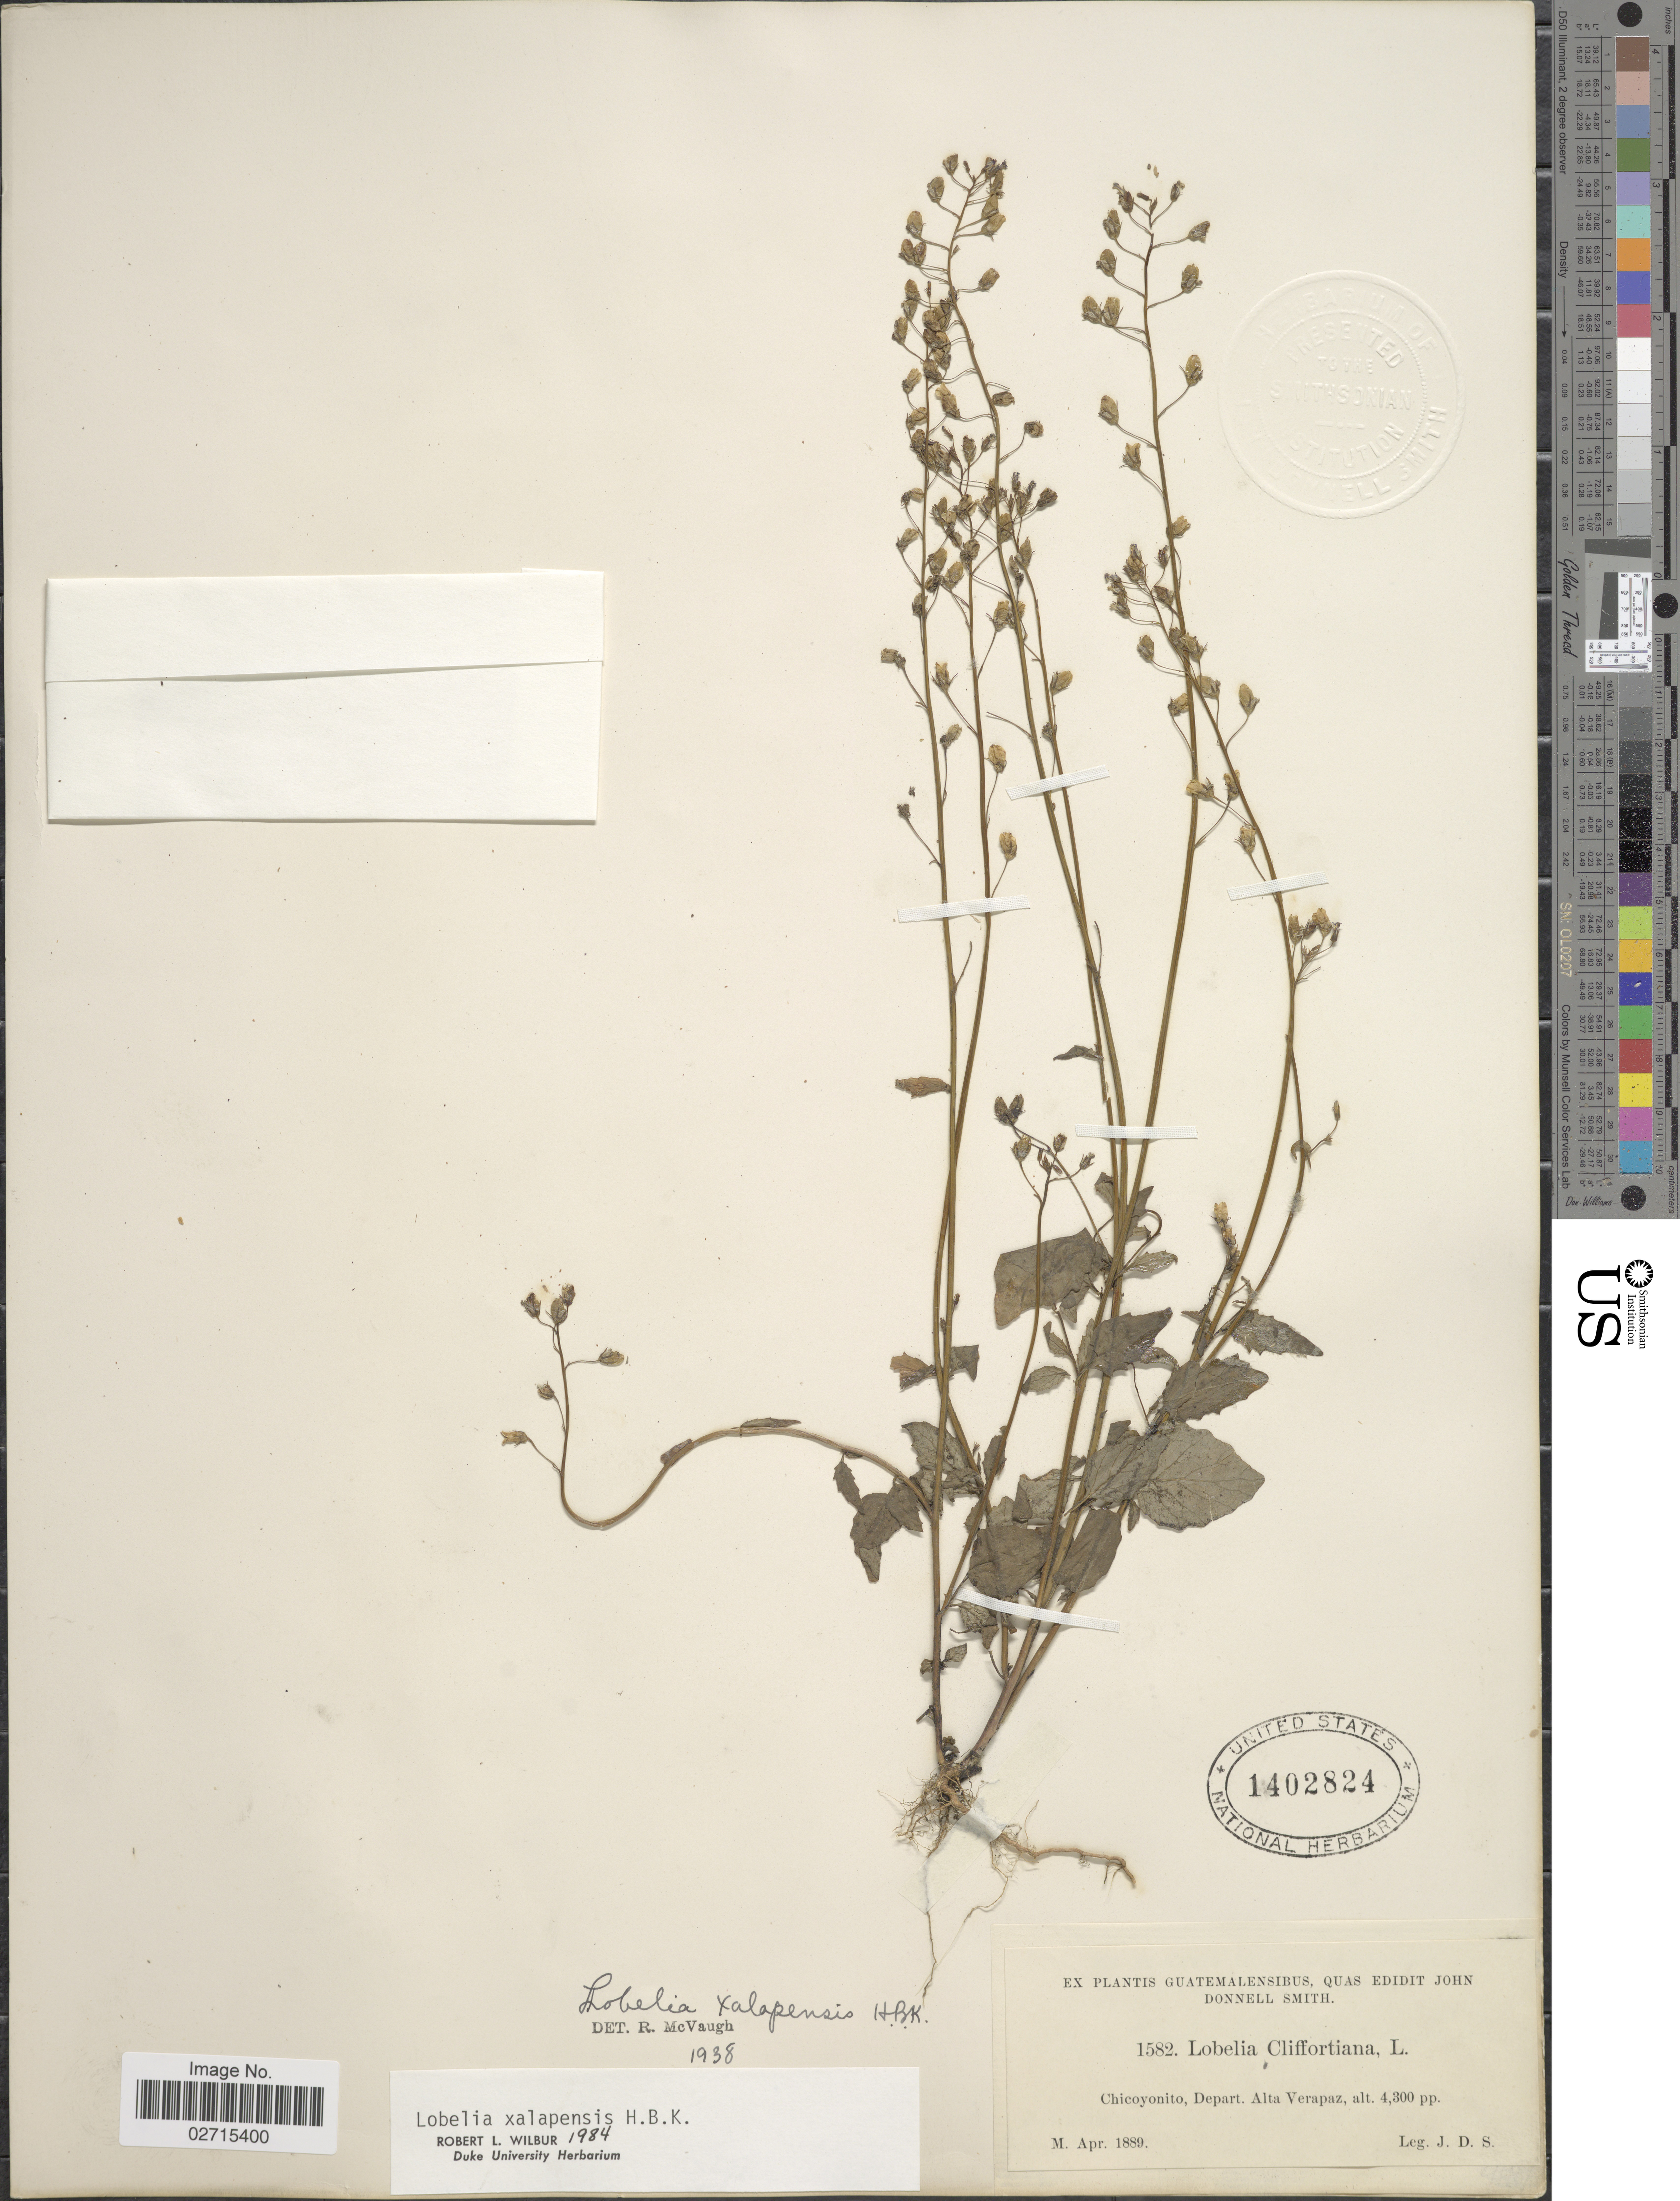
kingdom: Plantae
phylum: Tracheophyta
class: Magnoliopsida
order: Asterales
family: Campanulaceae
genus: Lobelia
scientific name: Lobelia xalapensis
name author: Kunth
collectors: J. Donnell Smith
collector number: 1582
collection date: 1889-04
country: Guatemala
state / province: Alta Verapaz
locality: Chicoyonito, Depart. Alta Verapaz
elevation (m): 1311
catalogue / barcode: US 1402824